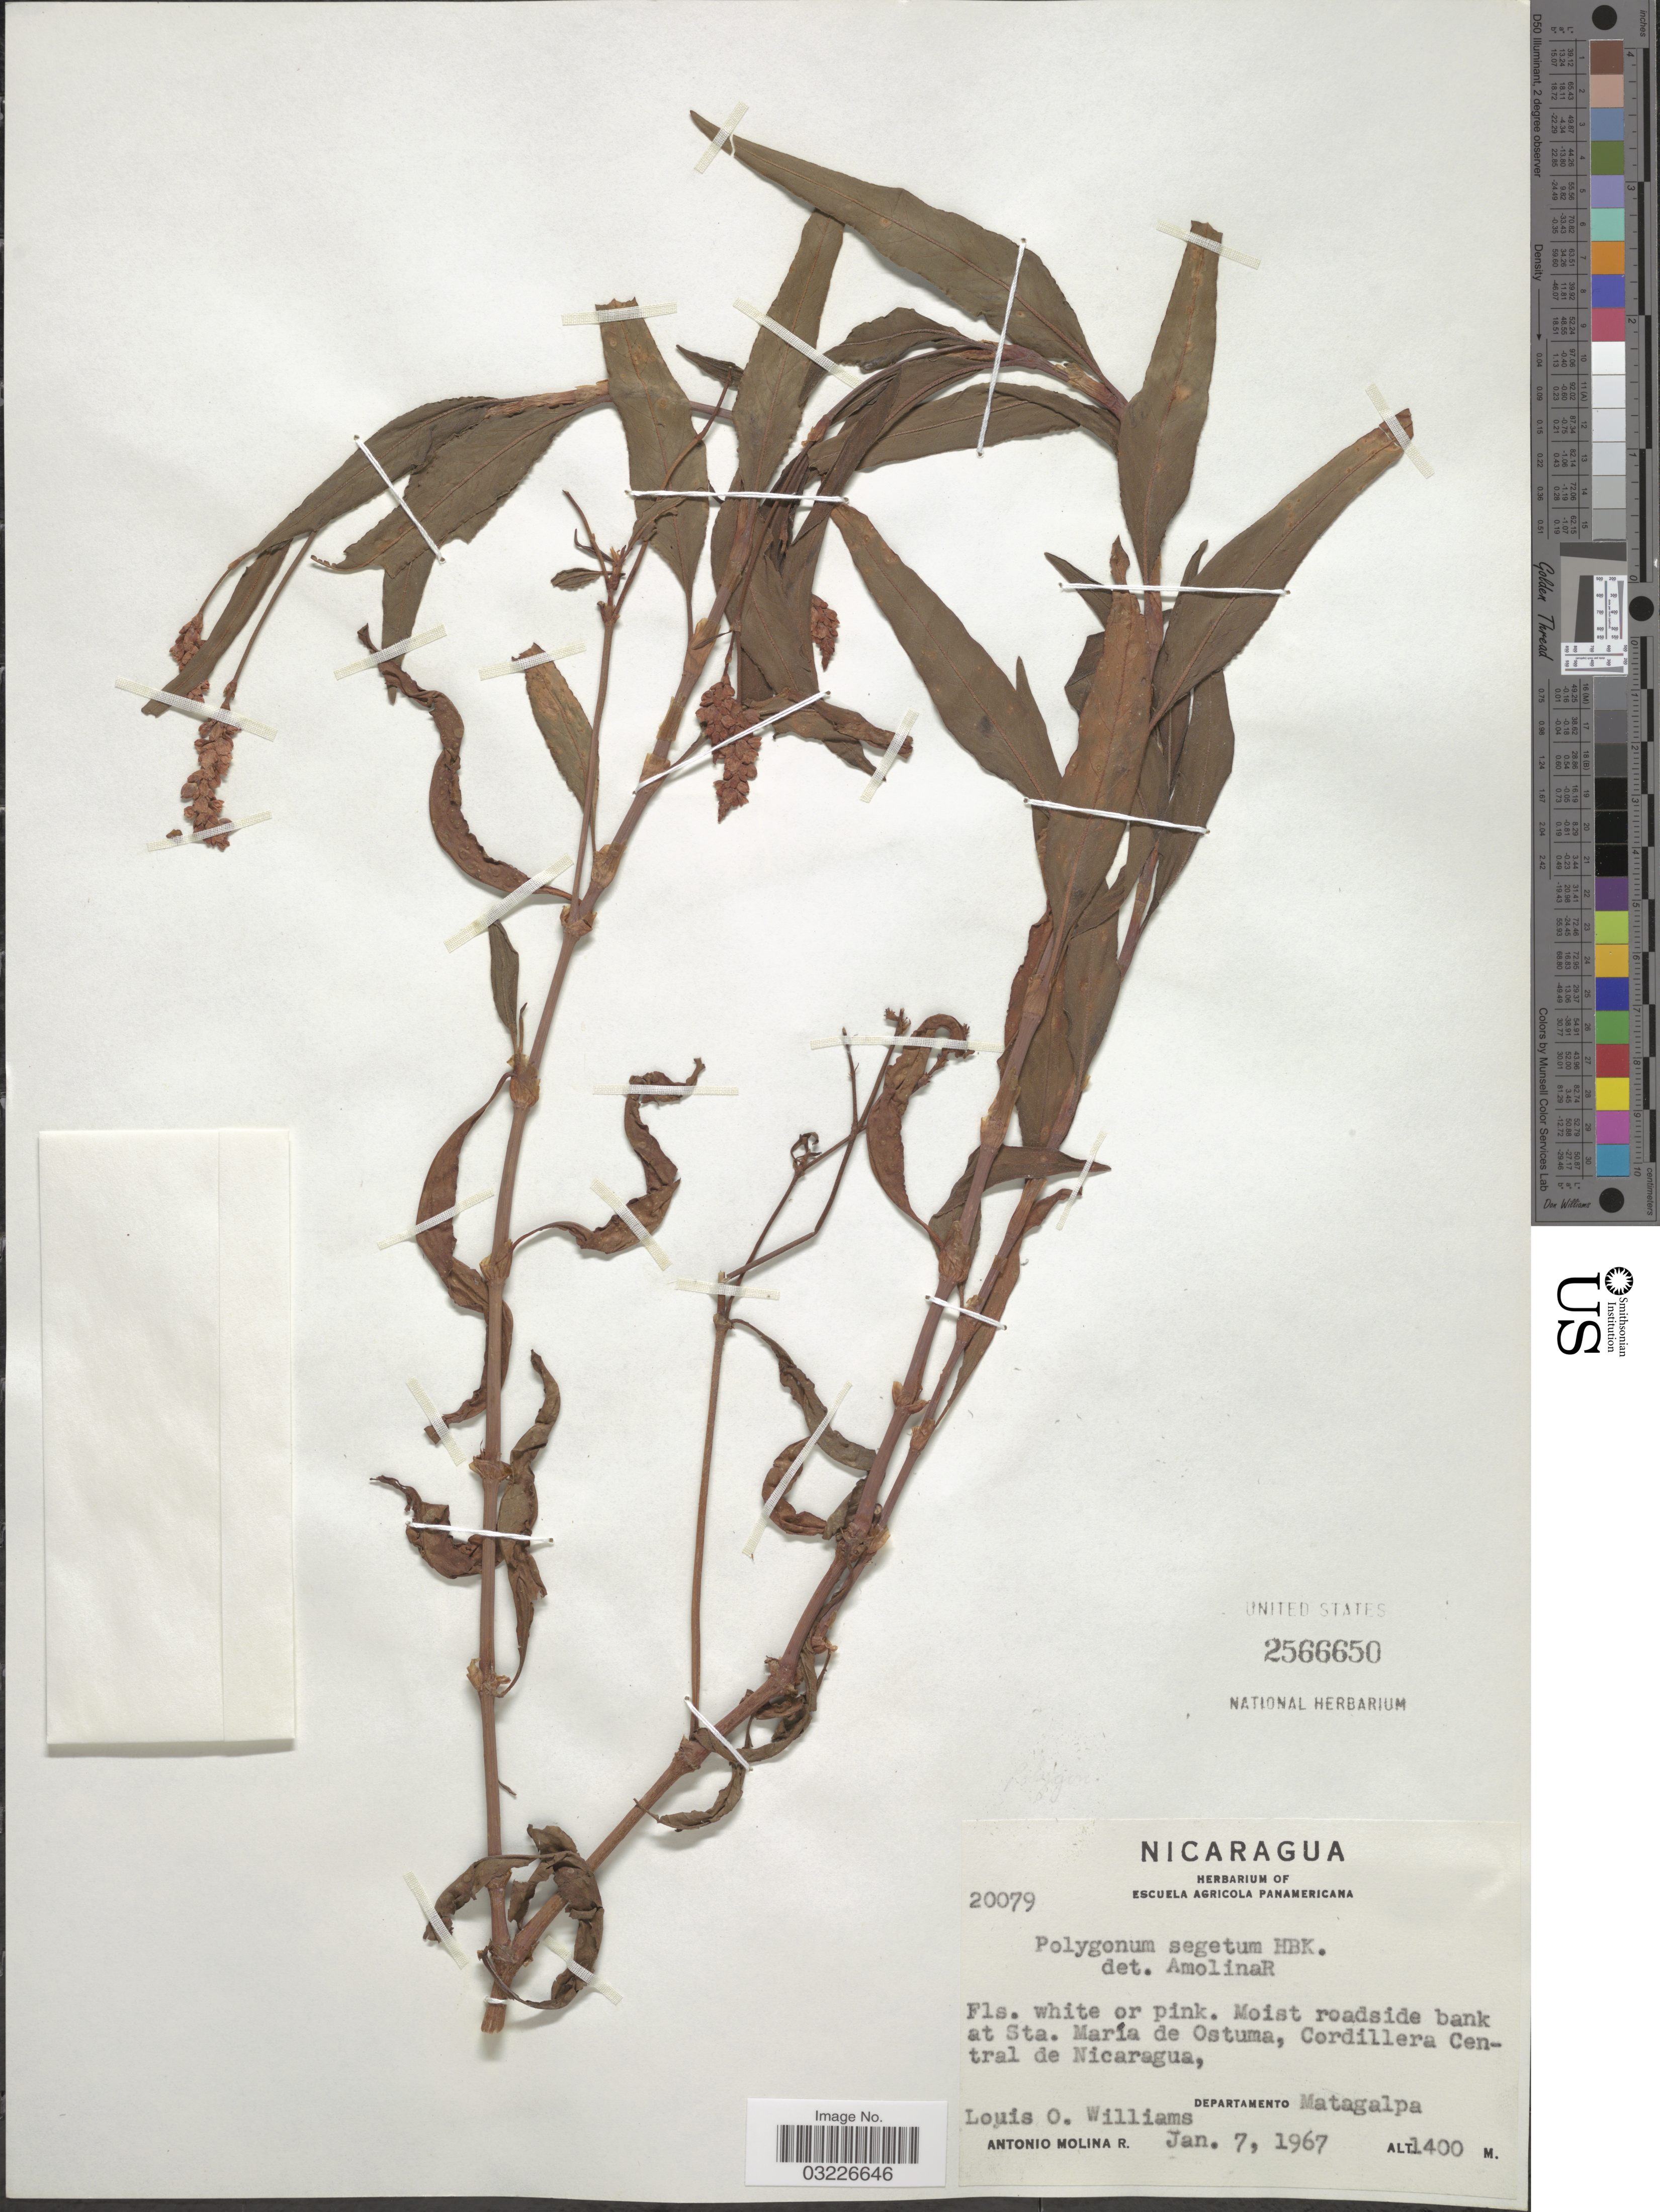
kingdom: Plantae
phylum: Tracheophyta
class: Magnoliopsida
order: Caryophyllales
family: Polygonaceae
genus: Polygonum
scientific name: Polygonum segetum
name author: Kunth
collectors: L. O. Williams & A. Molina R.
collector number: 20079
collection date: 1967-01-07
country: Nicaragua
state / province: Matagalpa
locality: Moist roadside bank at Sta. María de Ostuma, Cordillera Central de Nicaragua, Departamento Matagalpa.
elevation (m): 1400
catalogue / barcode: US 2566650